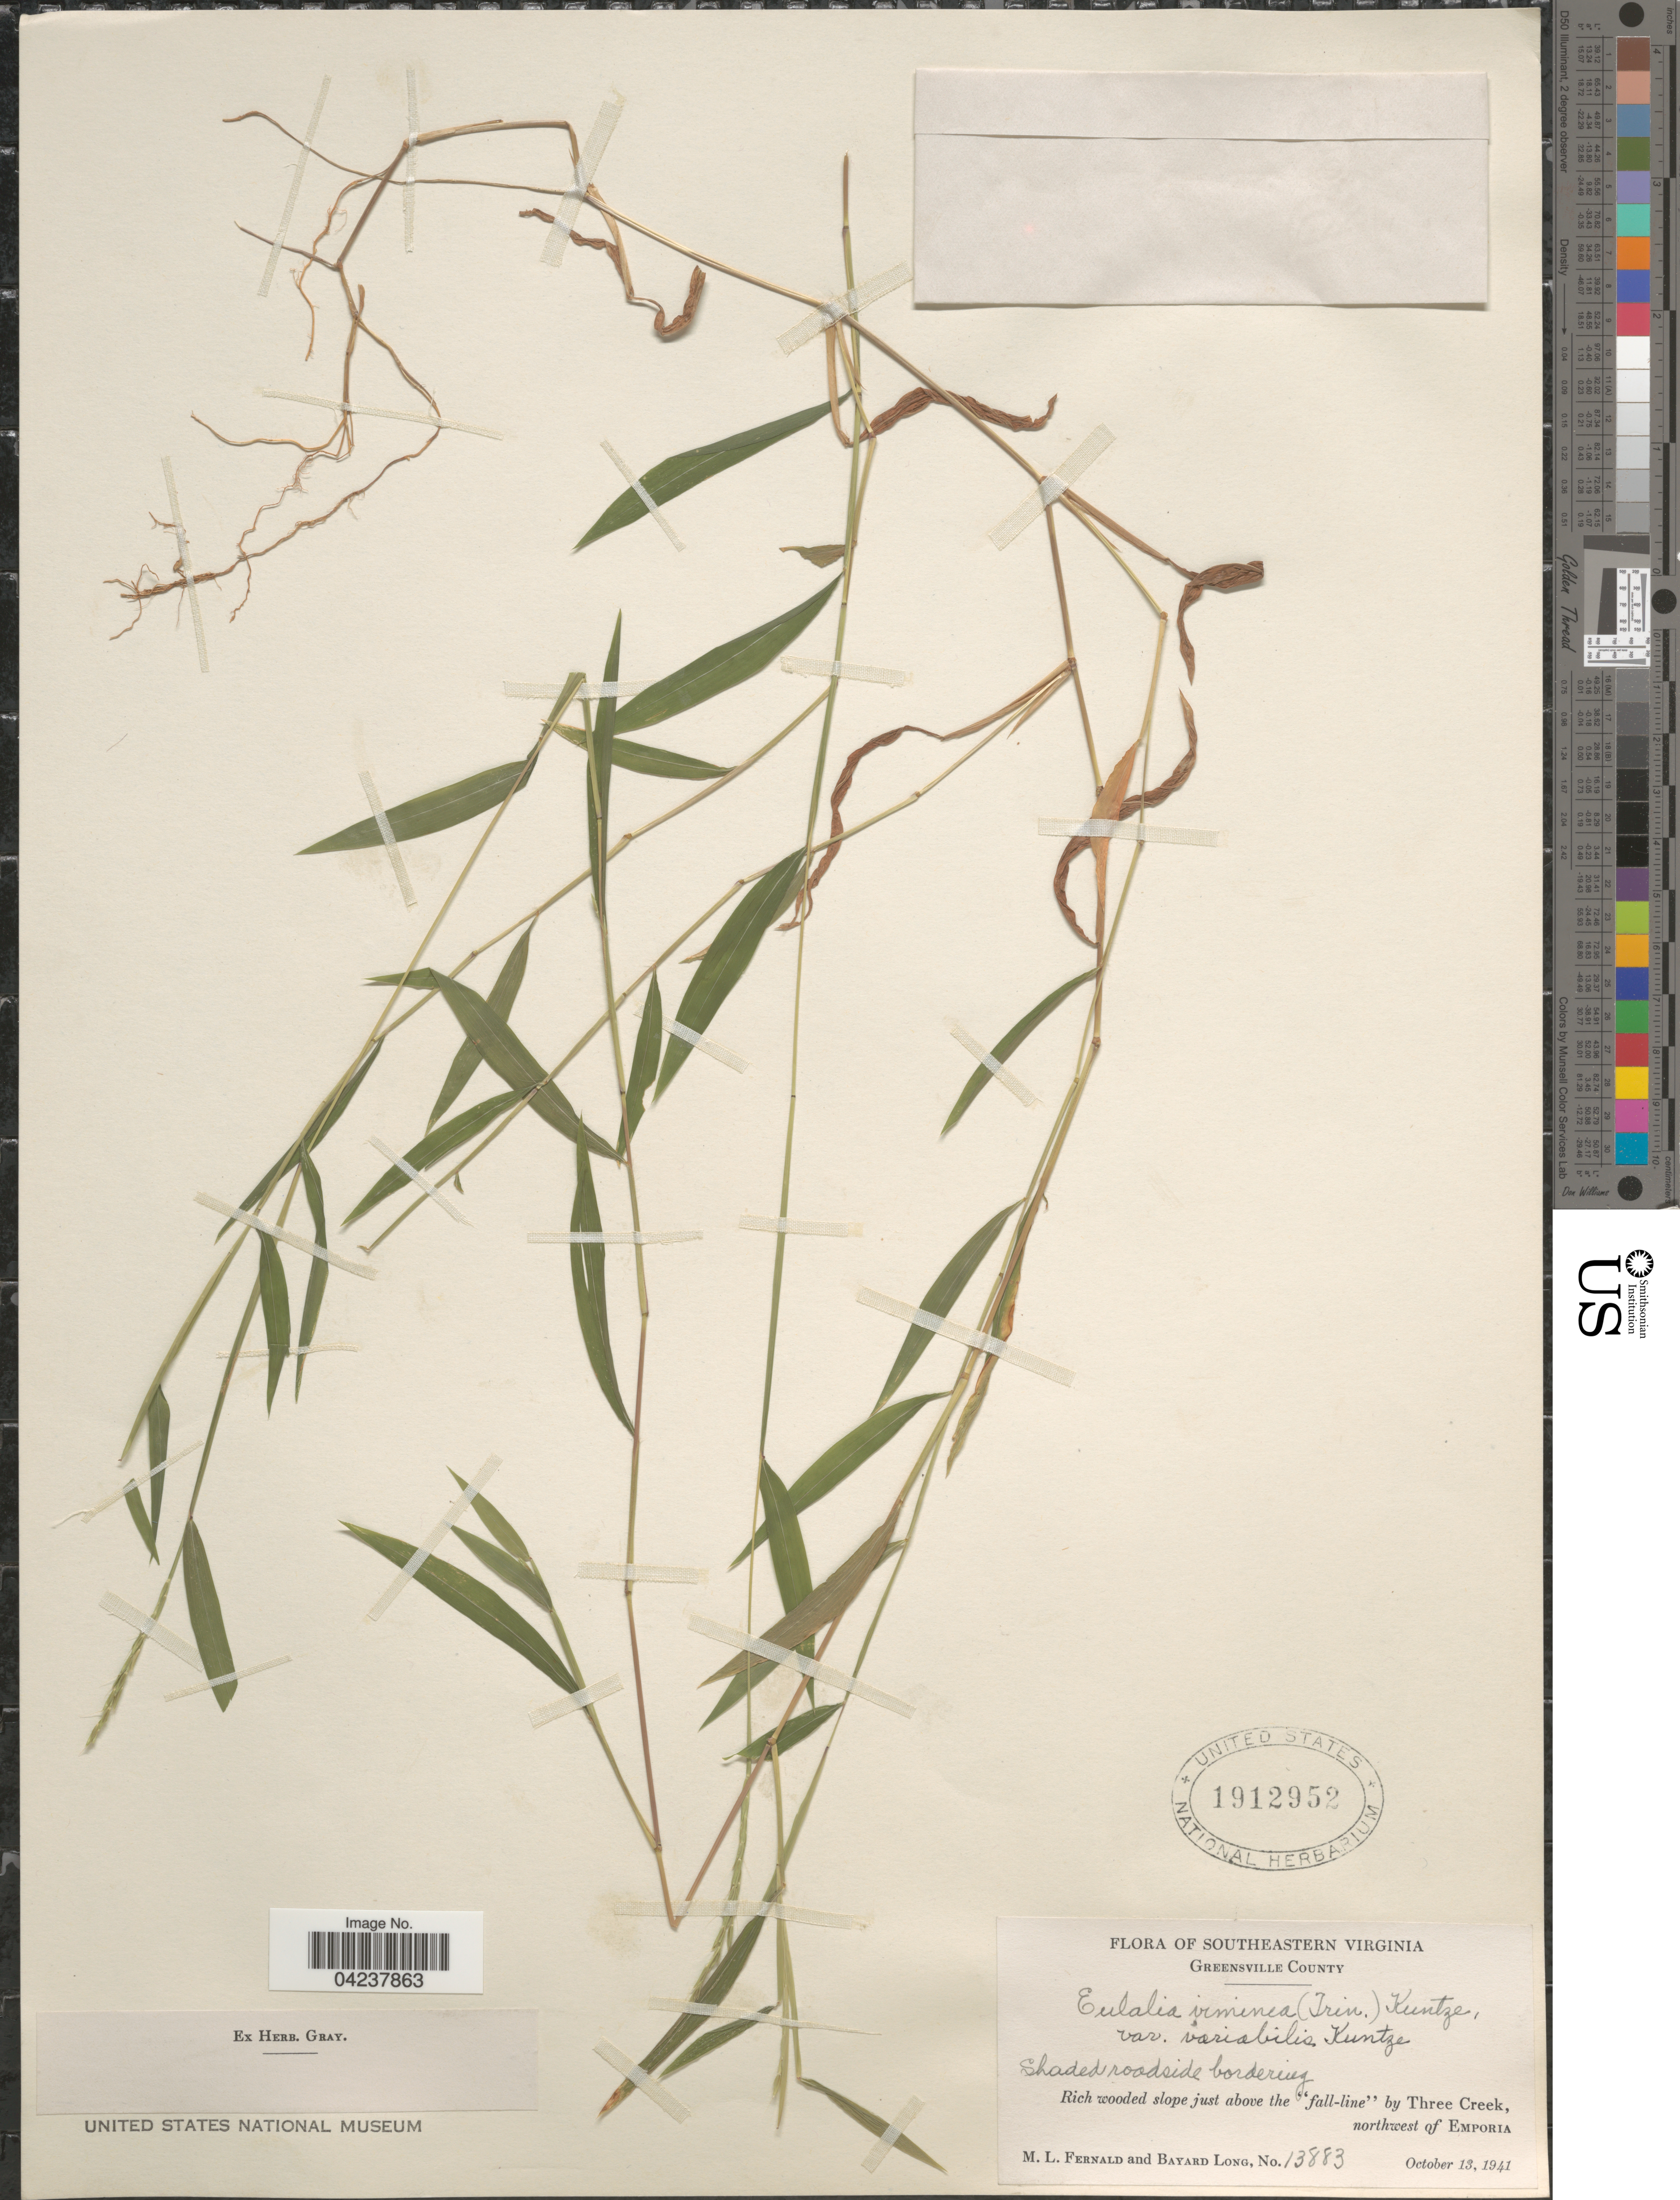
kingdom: Plantae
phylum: Tracheophyta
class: Liliopsida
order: Poales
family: Poaceae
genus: Microstegium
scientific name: Microstegium vimineum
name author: (Trin.) A. Camus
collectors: M. L. Fernald & B. Long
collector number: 13883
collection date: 1941-10-13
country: United States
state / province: Virginia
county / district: Greensville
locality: Southeastern Virginia. Greensville County. Rich wooded slope just above the "fall-line" by Three Creek, northwest of Emporia.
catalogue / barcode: US 1912952